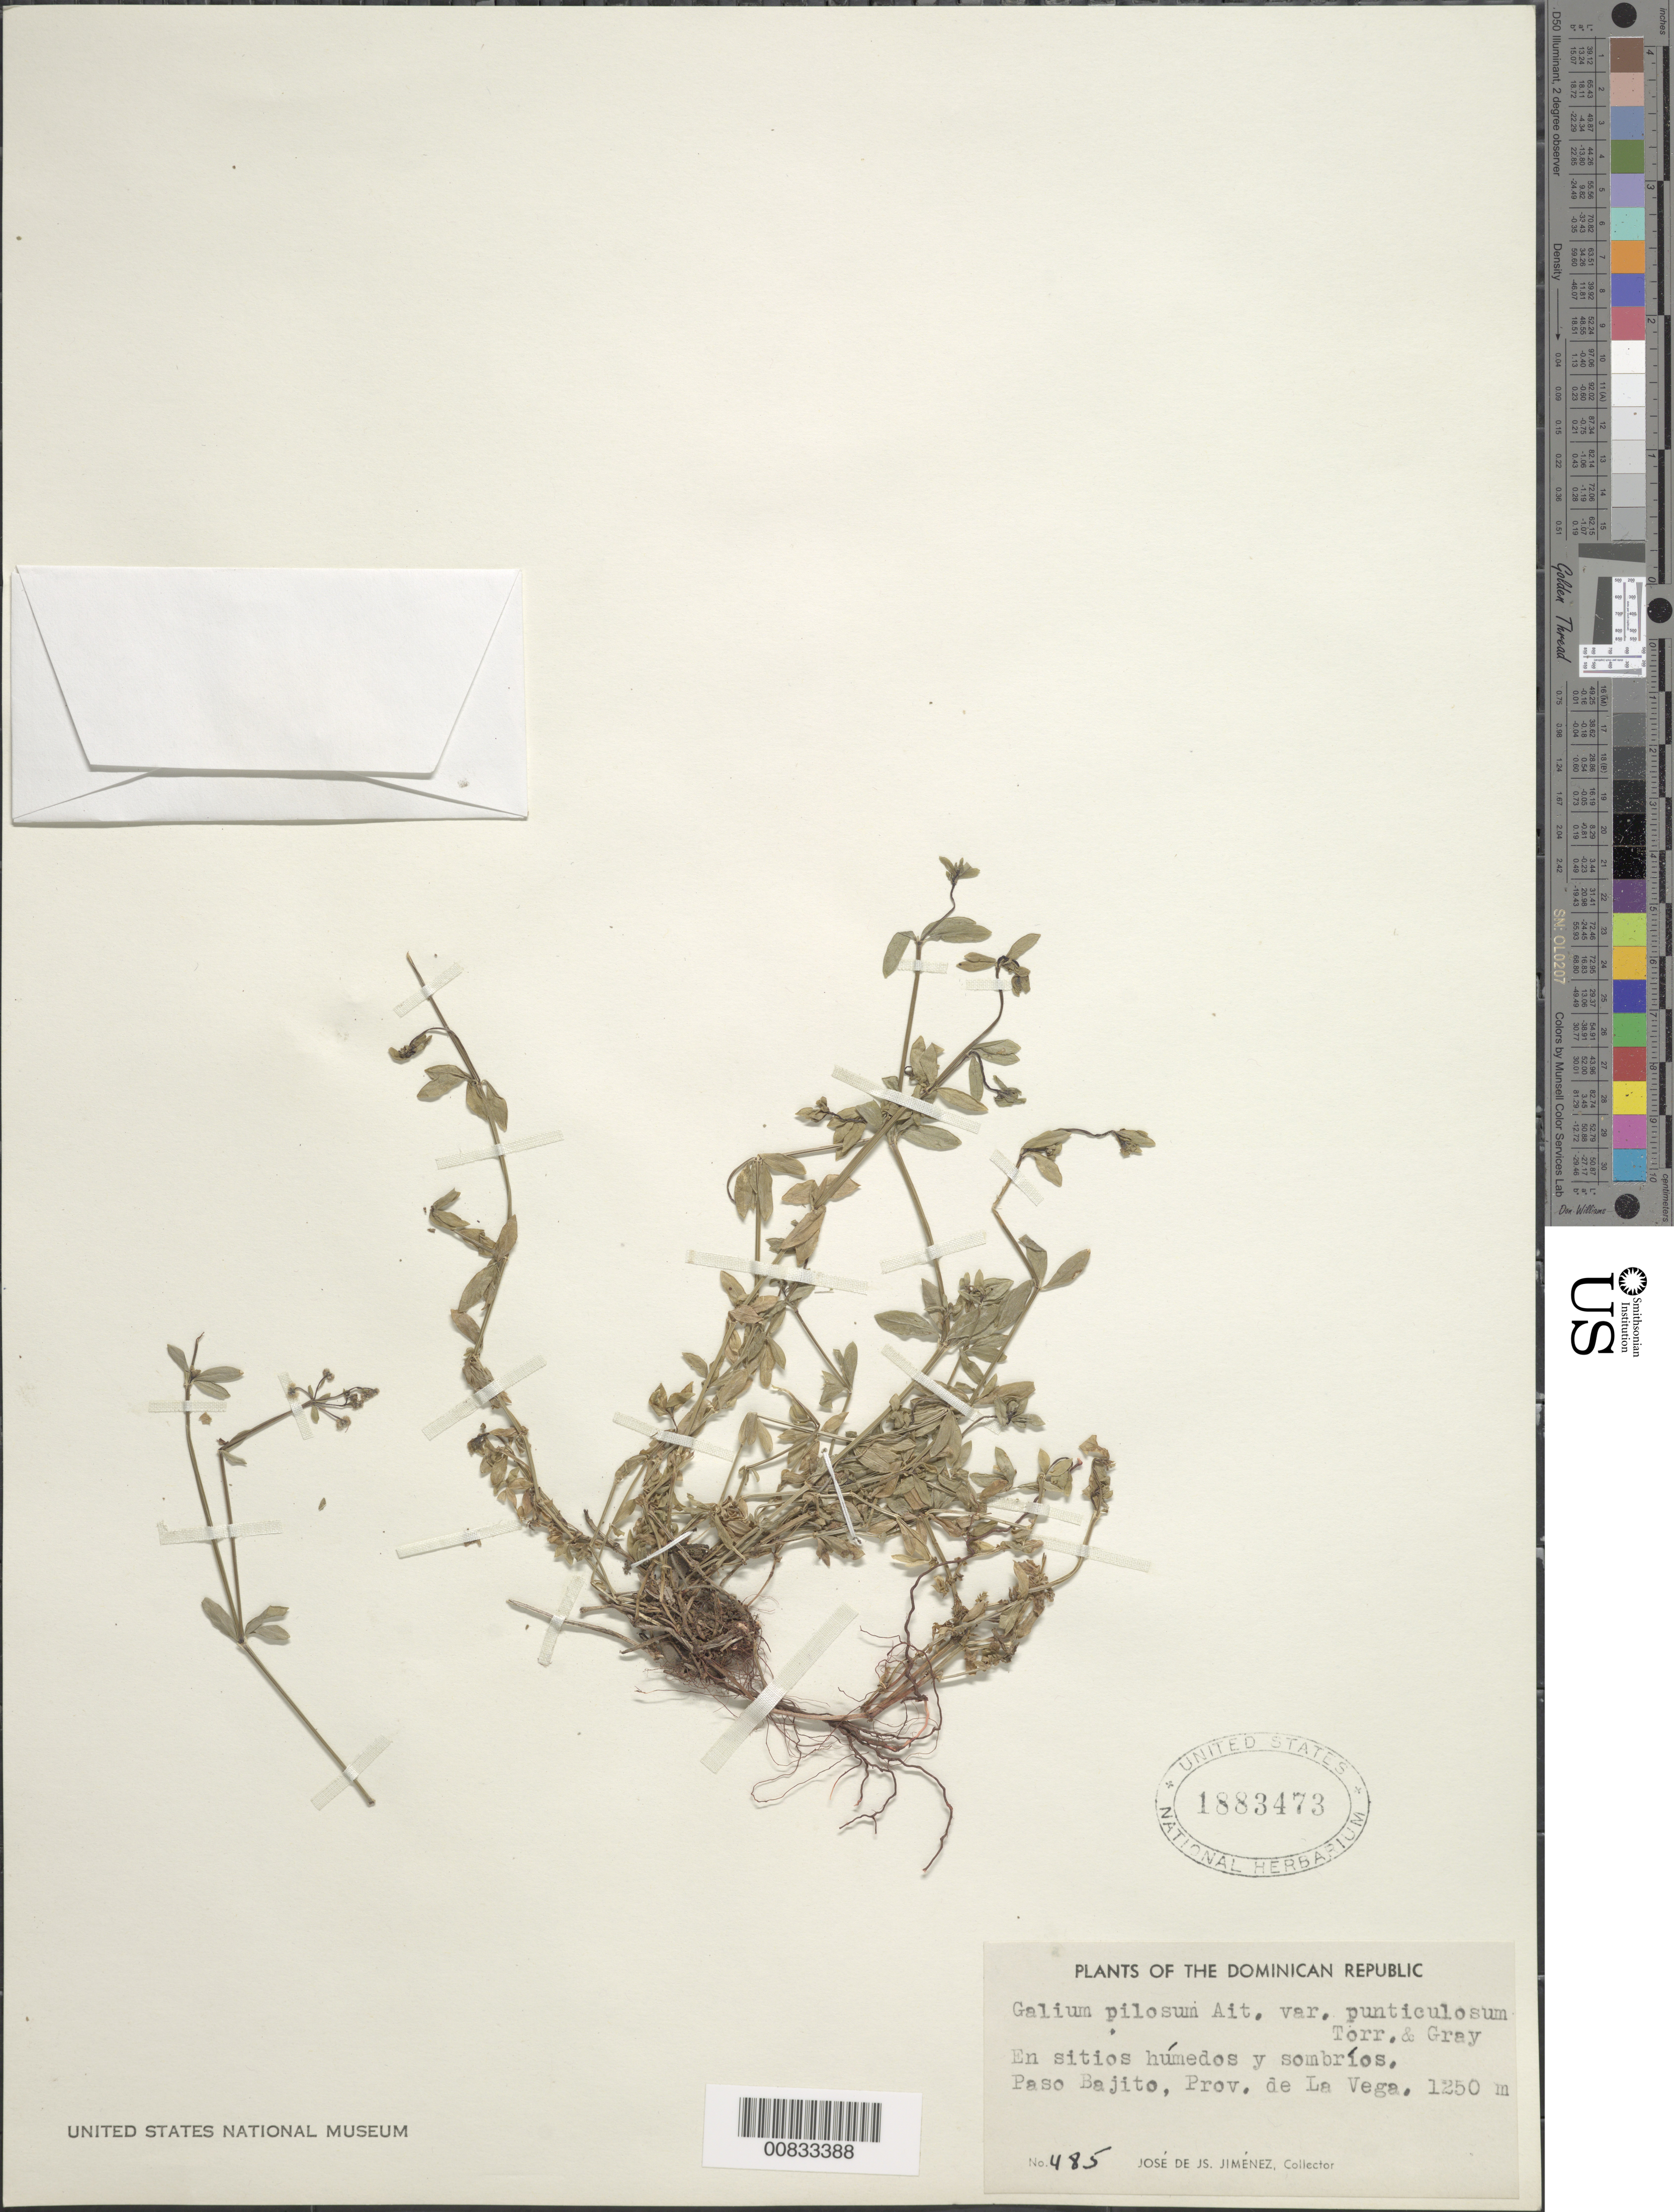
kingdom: Plantae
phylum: Tracheophyta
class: Magnoliopsida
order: Gentianales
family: Rubiaceae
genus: Galium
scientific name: Galium pilosum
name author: Aiton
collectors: J. J. Jiménez Almonte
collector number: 485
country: Dominican Republic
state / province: La Vega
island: Hispaniola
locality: Paso Bajito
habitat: En sitios húmedo y sombríos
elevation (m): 1250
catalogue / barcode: US 1883473